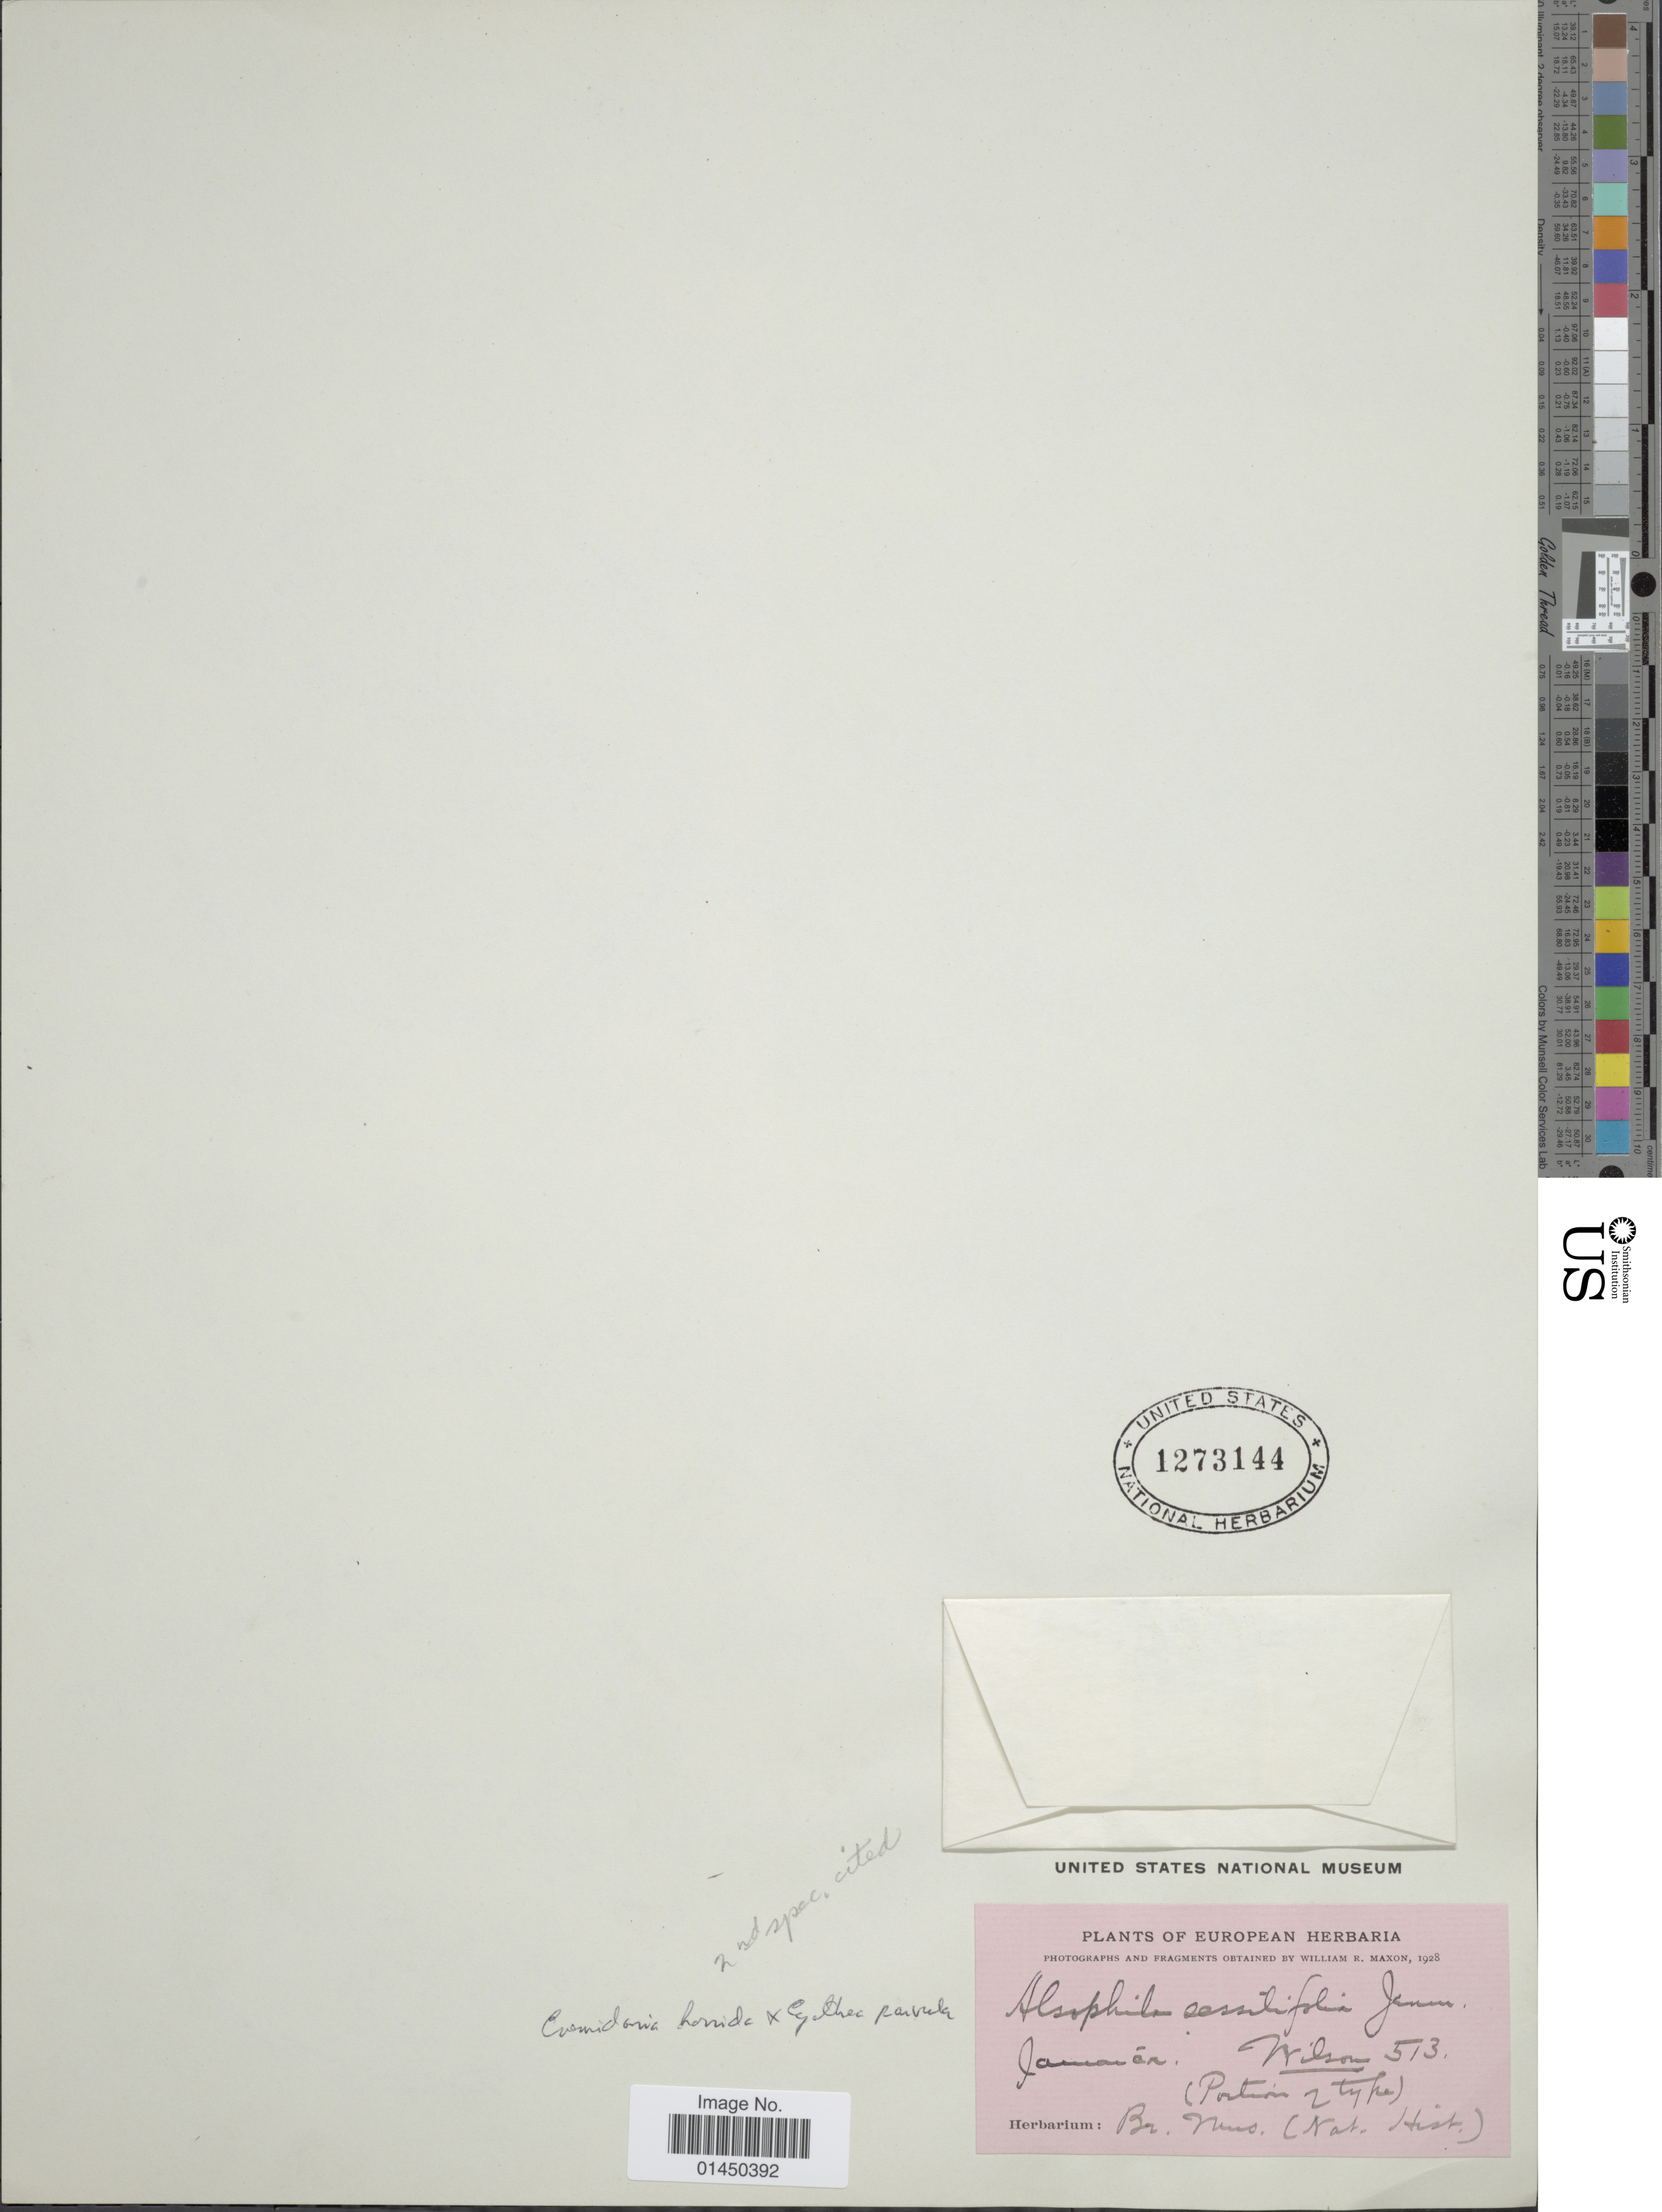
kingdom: Plantae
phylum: Tracheophyta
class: Polypodiopsida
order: Cyatheales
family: Cyatheaceae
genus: Cyathea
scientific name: Cyathea horrida x C. parvula (Jenman) Domin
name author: (Welw. ex Hook.) Holttum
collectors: -- Wilson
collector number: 513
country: Jamaica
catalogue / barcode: US 1273144